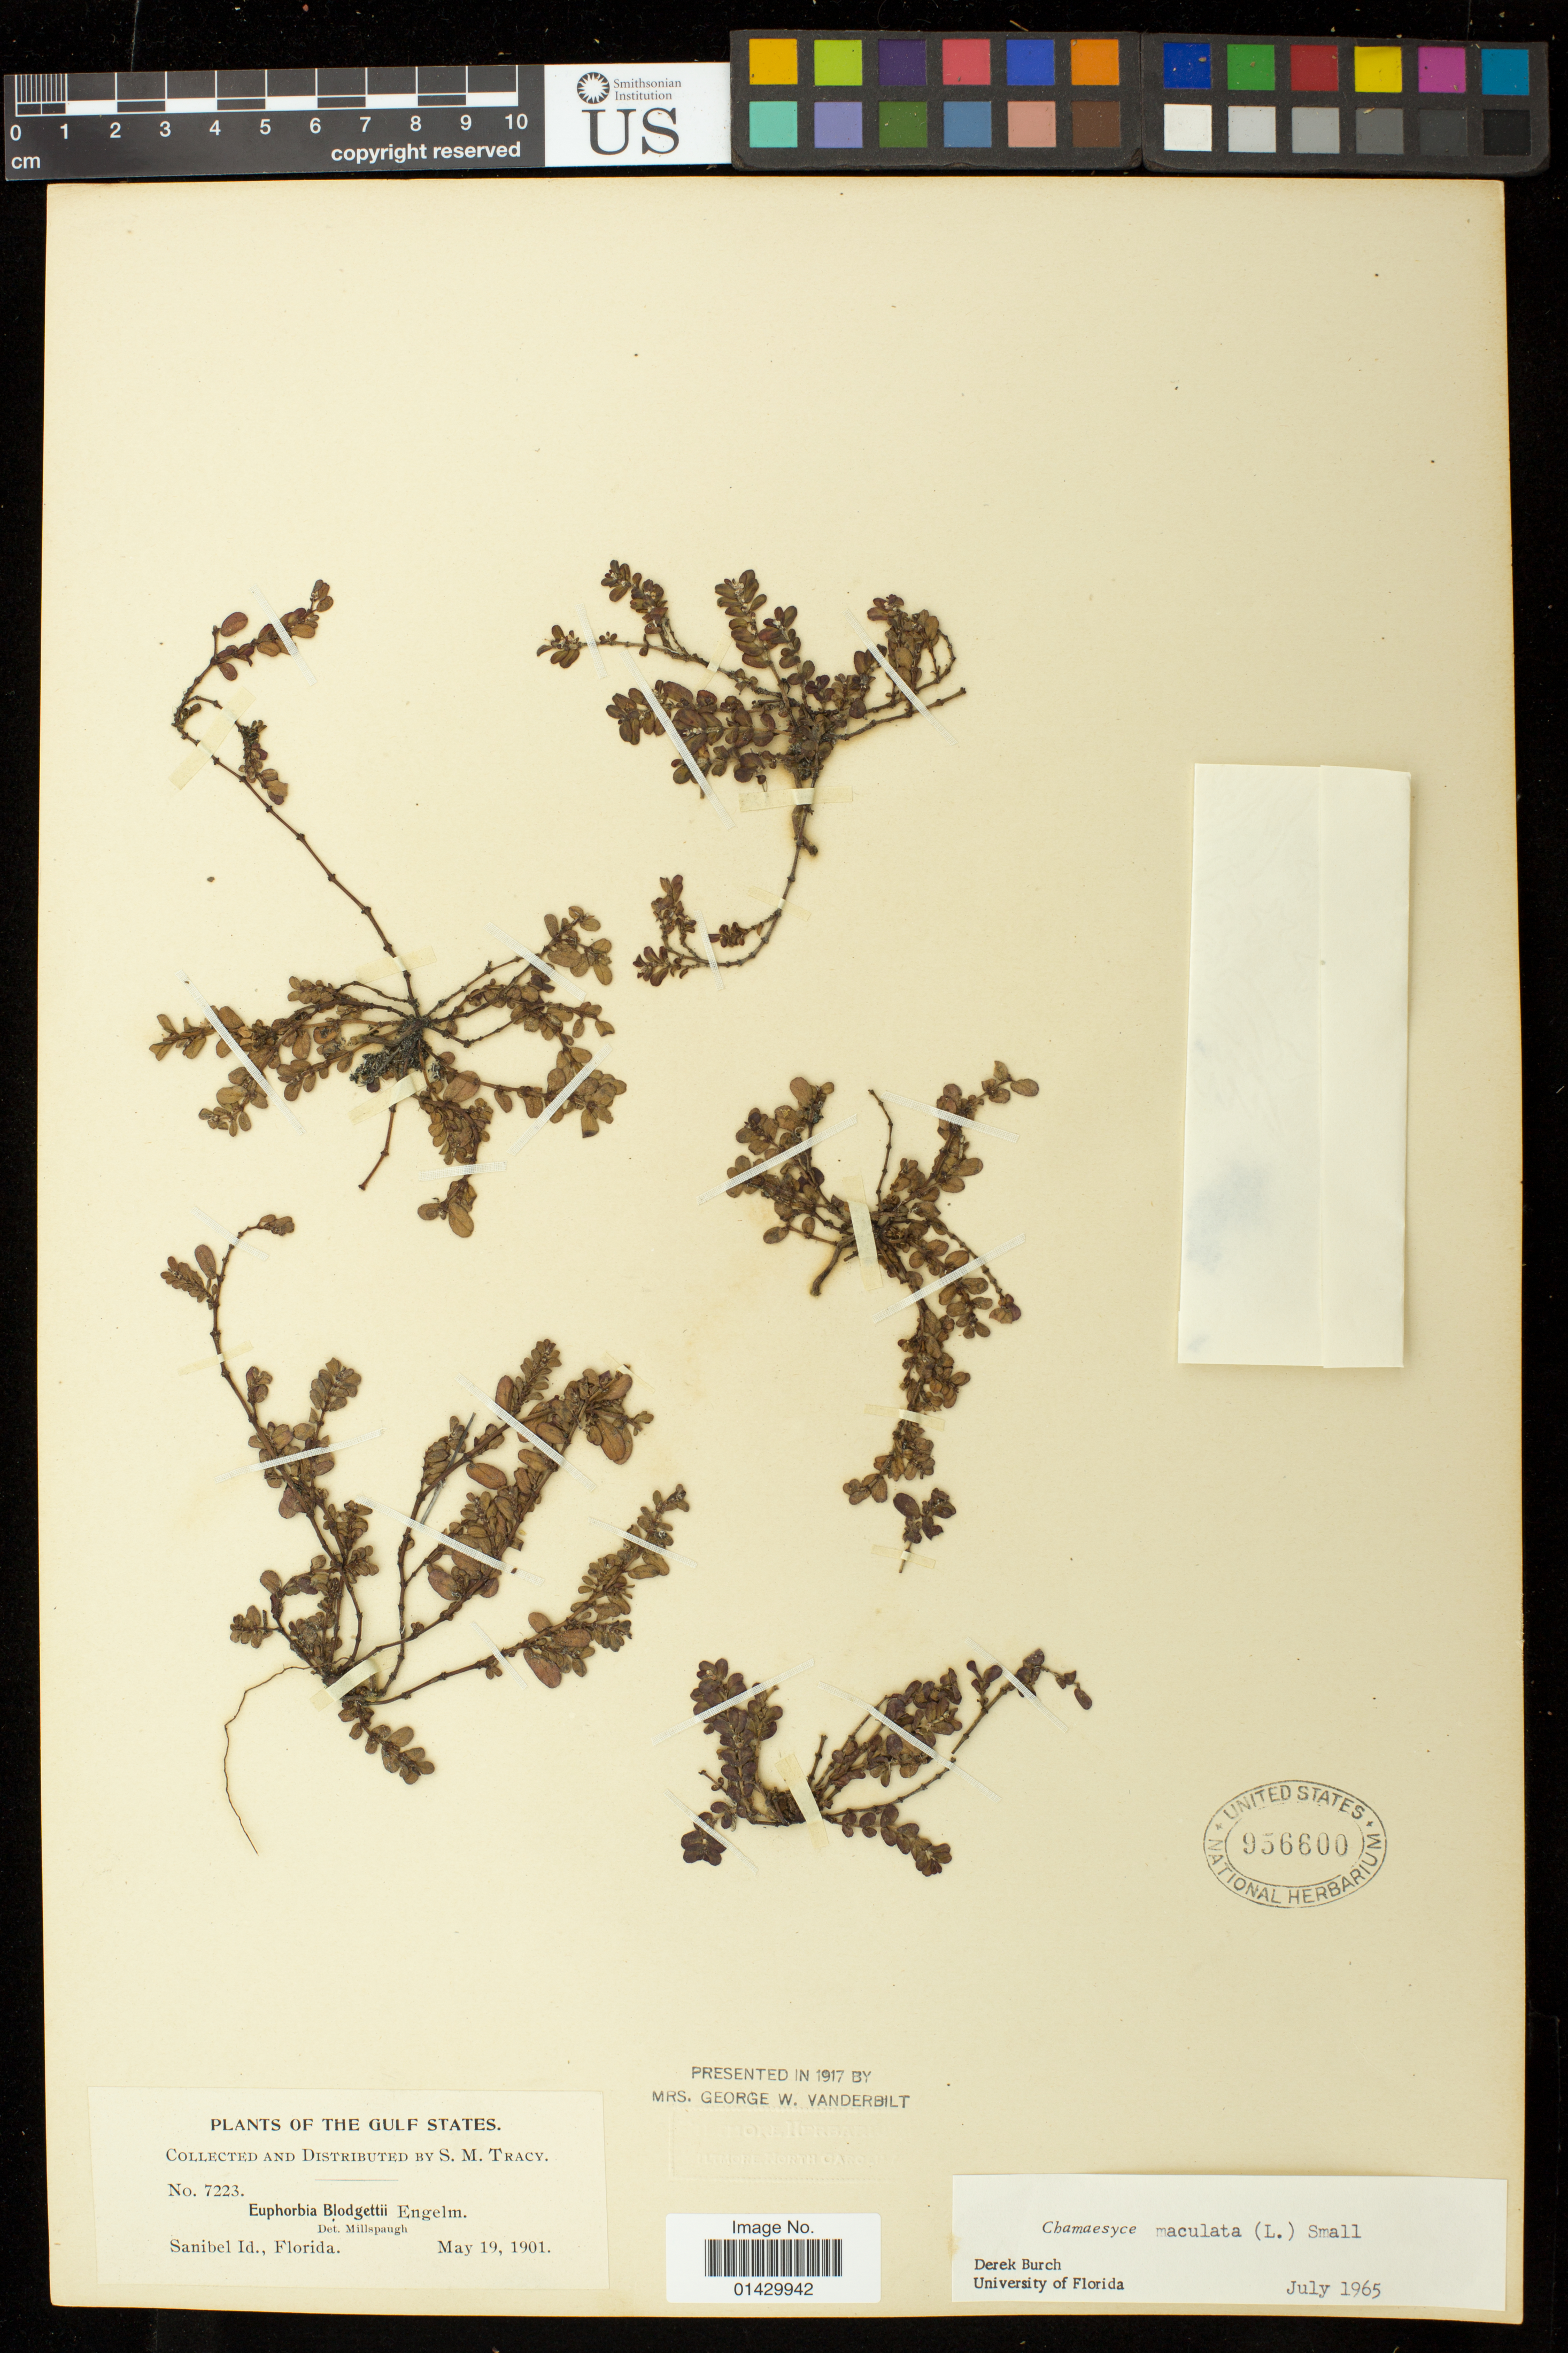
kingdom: Plantae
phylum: Tracheophyta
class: Magnoliopsida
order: Malpighiales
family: Euphorbiaceae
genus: Euphorbia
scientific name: Euphorbia maculata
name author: L.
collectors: S. M. Tracy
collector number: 7223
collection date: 1901-05-19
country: United States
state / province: Florida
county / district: Lee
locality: Sanibel Id.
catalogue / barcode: US 956600